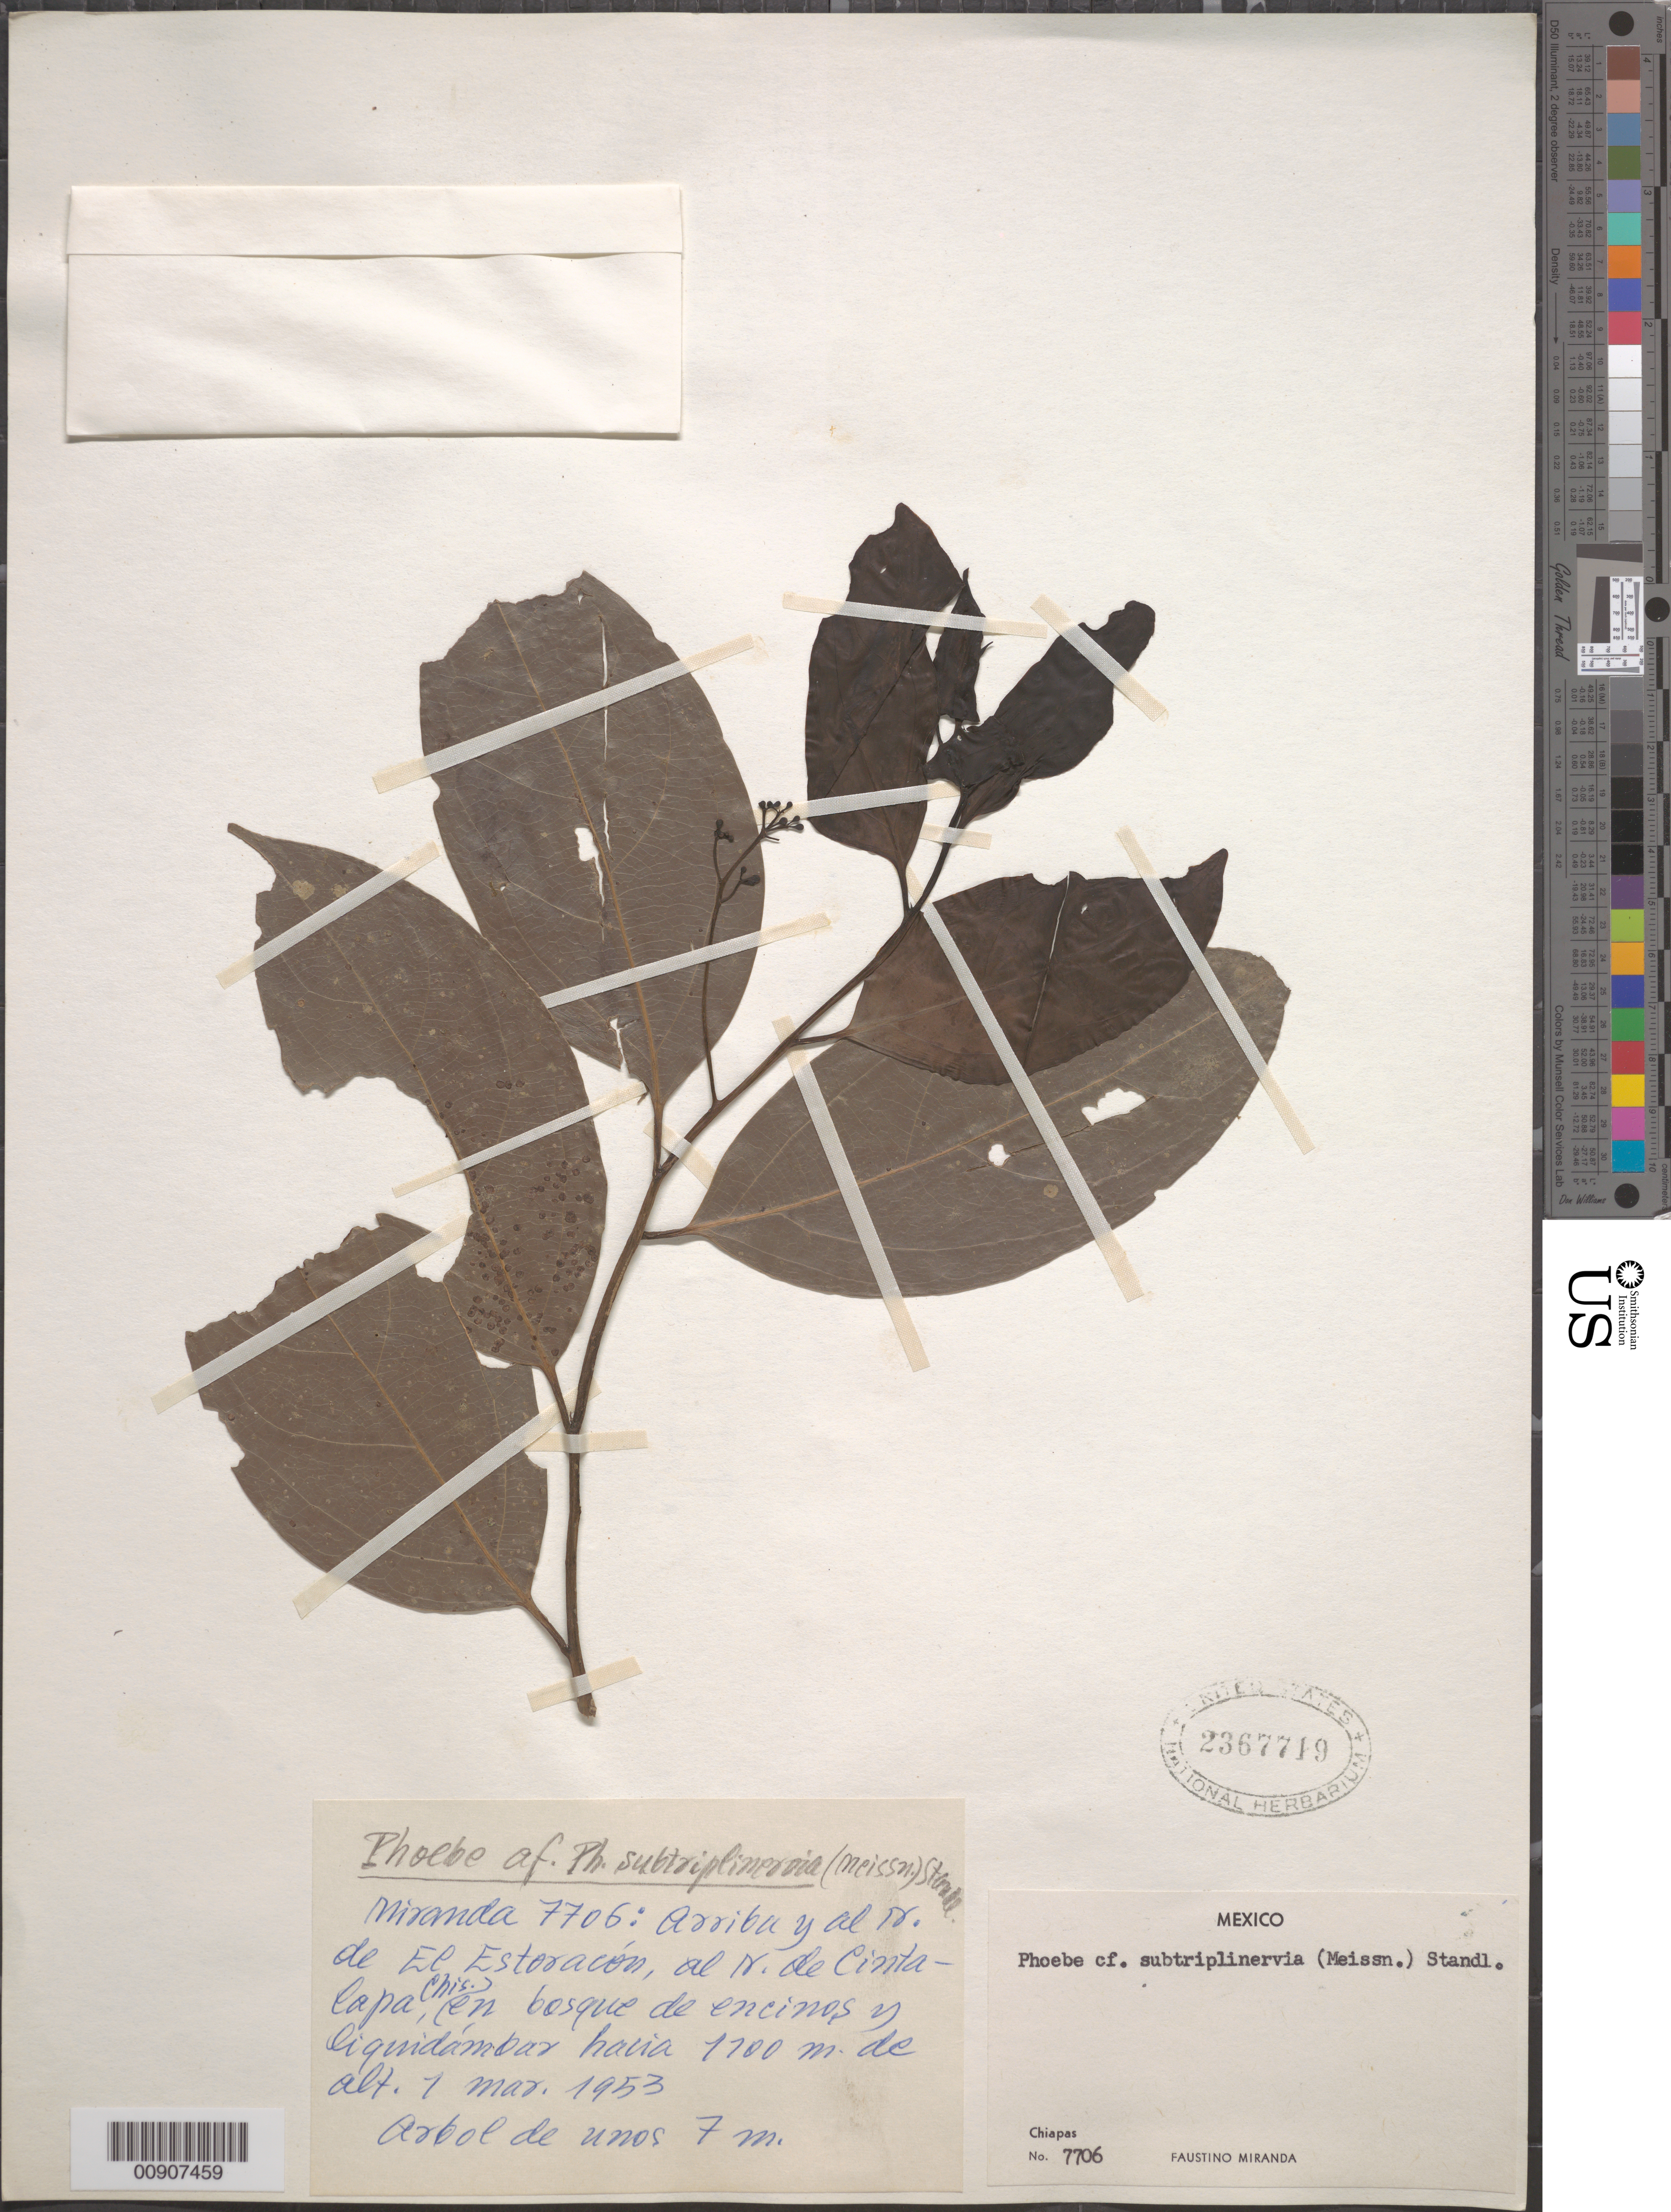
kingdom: Plantae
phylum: Tracheophyta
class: Magnoliopsida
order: Laurales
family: Lauraceae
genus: Phoebe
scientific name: Phoebe subtriplinervia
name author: (Meisn.) Standl.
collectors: Miranda G., F.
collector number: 7706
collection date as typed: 01 Mar 1953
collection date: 1953-03-01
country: Mexico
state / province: Chiapas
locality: Arriba y al N. de El Estoracón, al N. de Cintalapa, Chiapas.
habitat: En bosque de encinos y liquidámbar.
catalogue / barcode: US 2367719